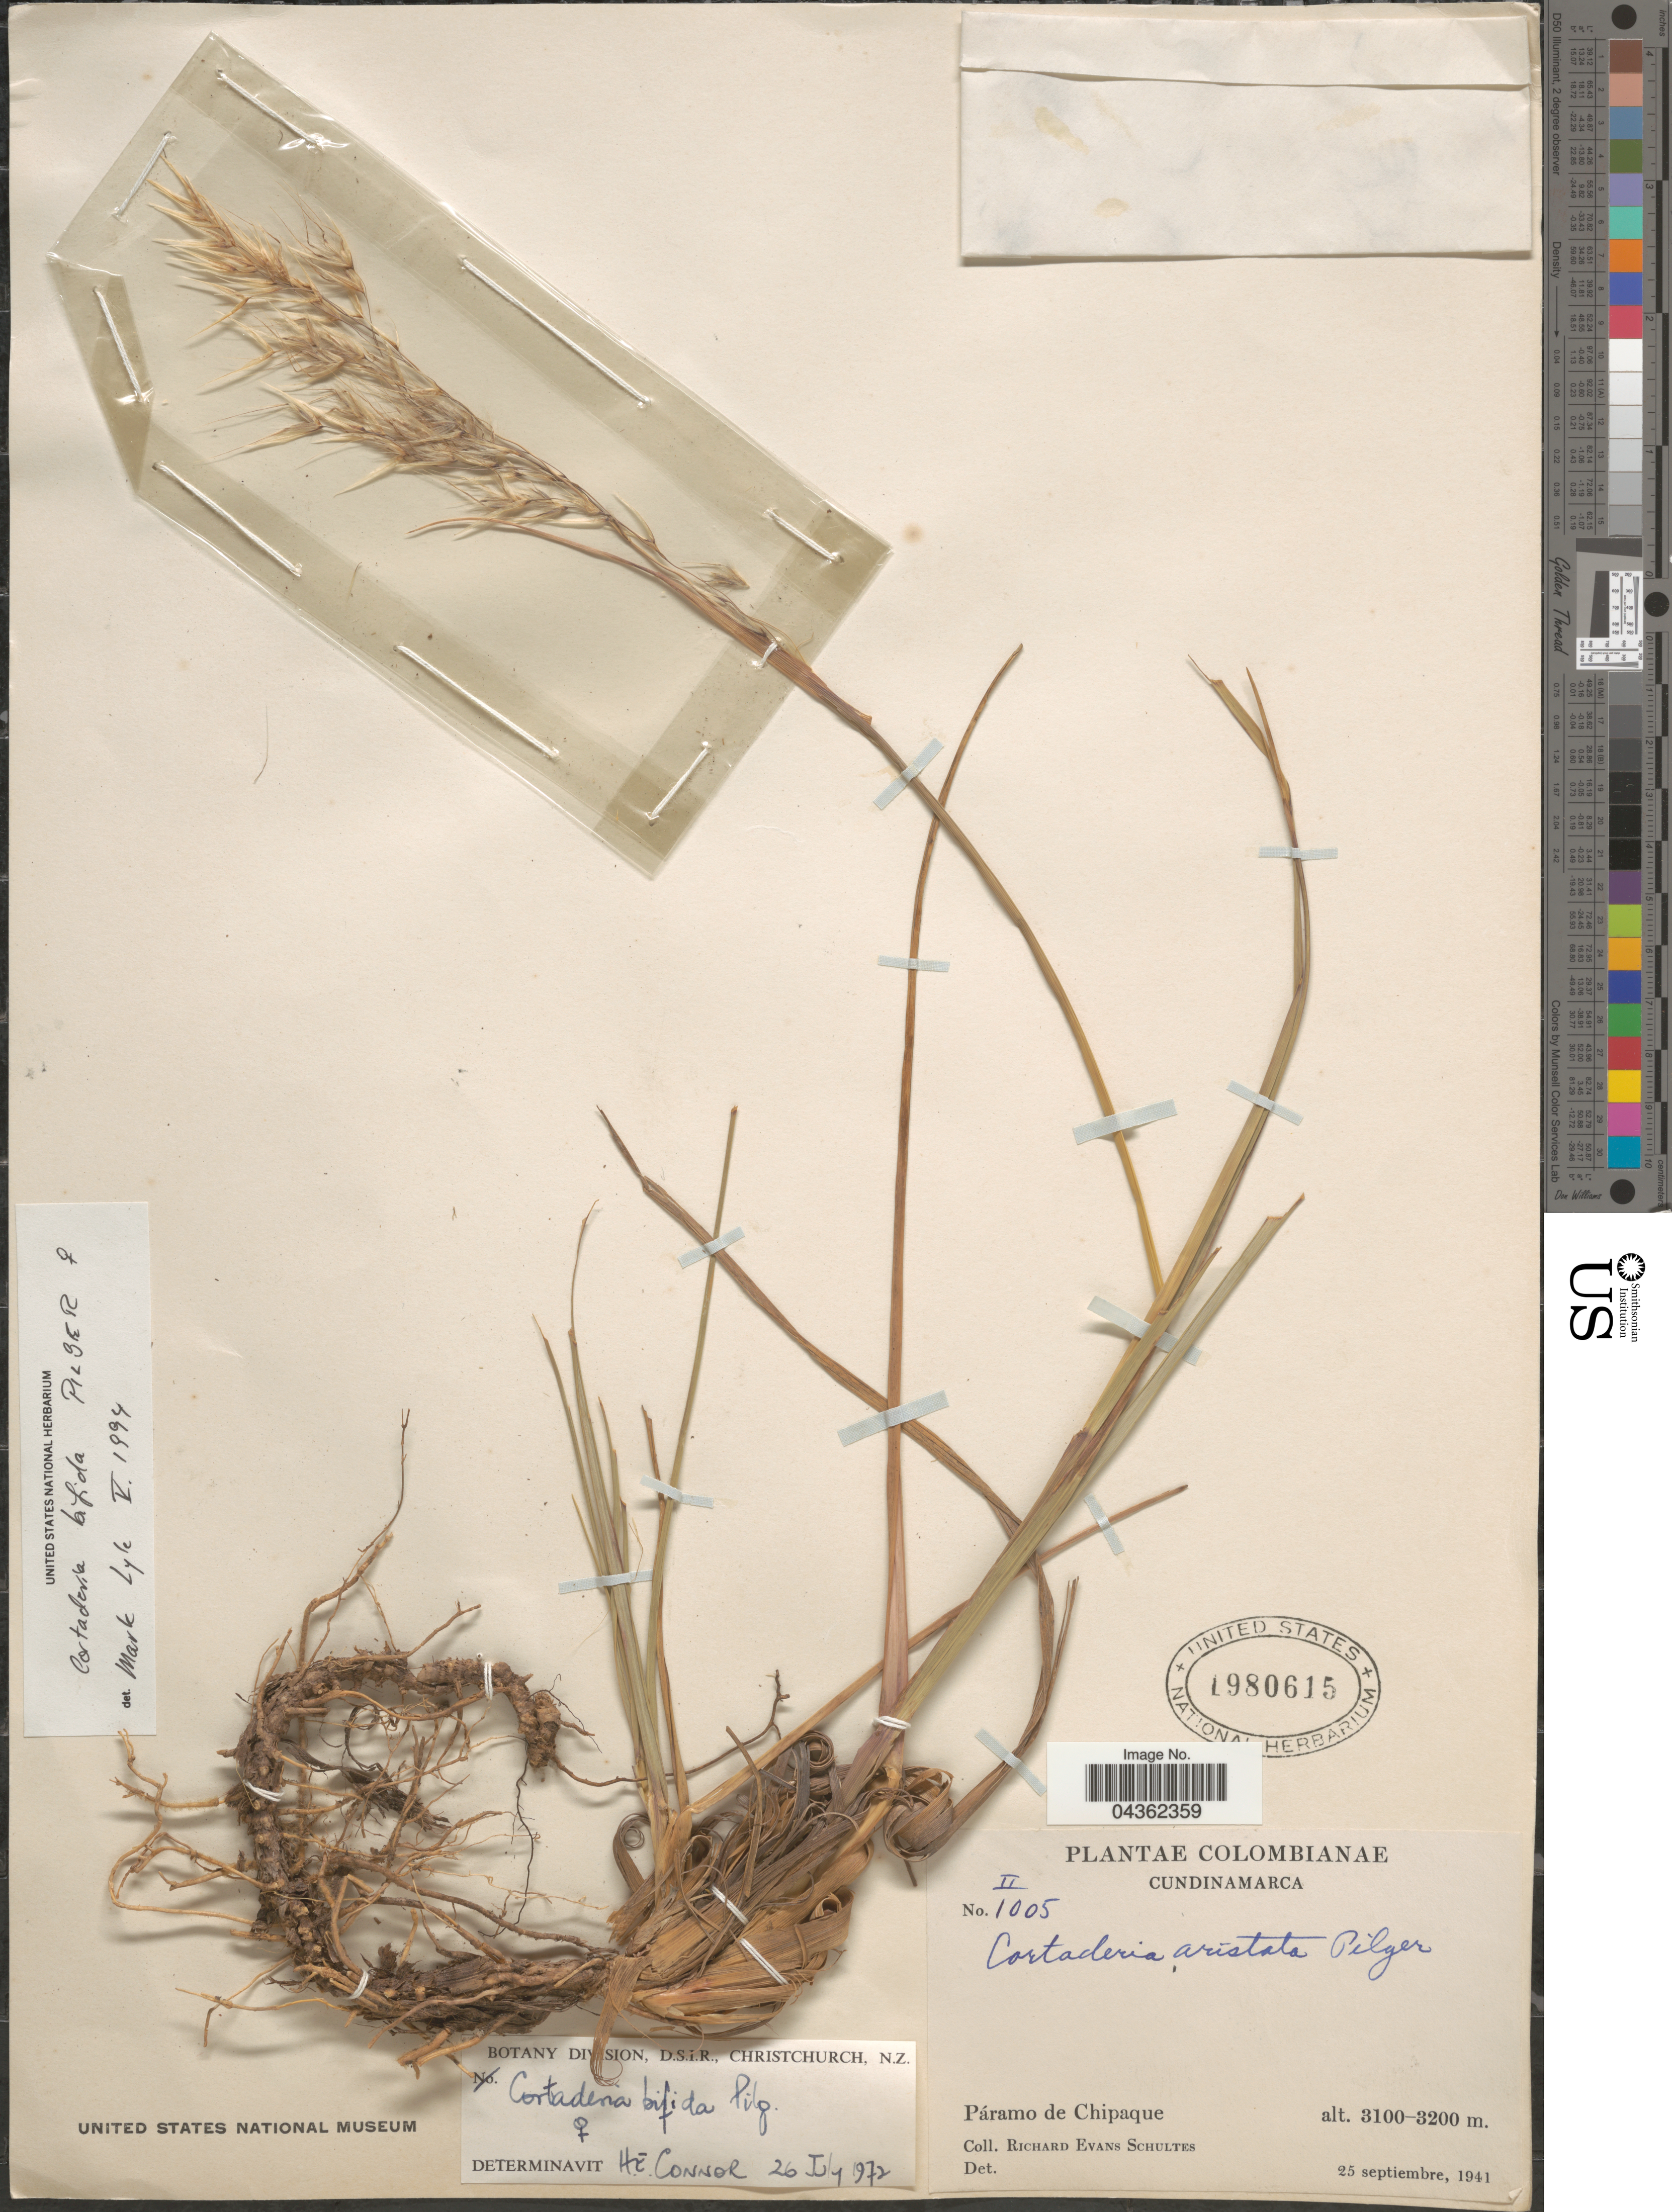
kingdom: Plantae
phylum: Tracheophyta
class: Liliopsida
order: Poales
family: Poaceae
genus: Cortaderia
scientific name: Cortaderia bifida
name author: Pilg.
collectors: R. E. Schultes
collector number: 1005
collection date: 1941-09-25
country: Colombia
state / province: Cundinamarca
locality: Páramo de Chipaque.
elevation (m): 3100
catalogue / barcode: US 1980615